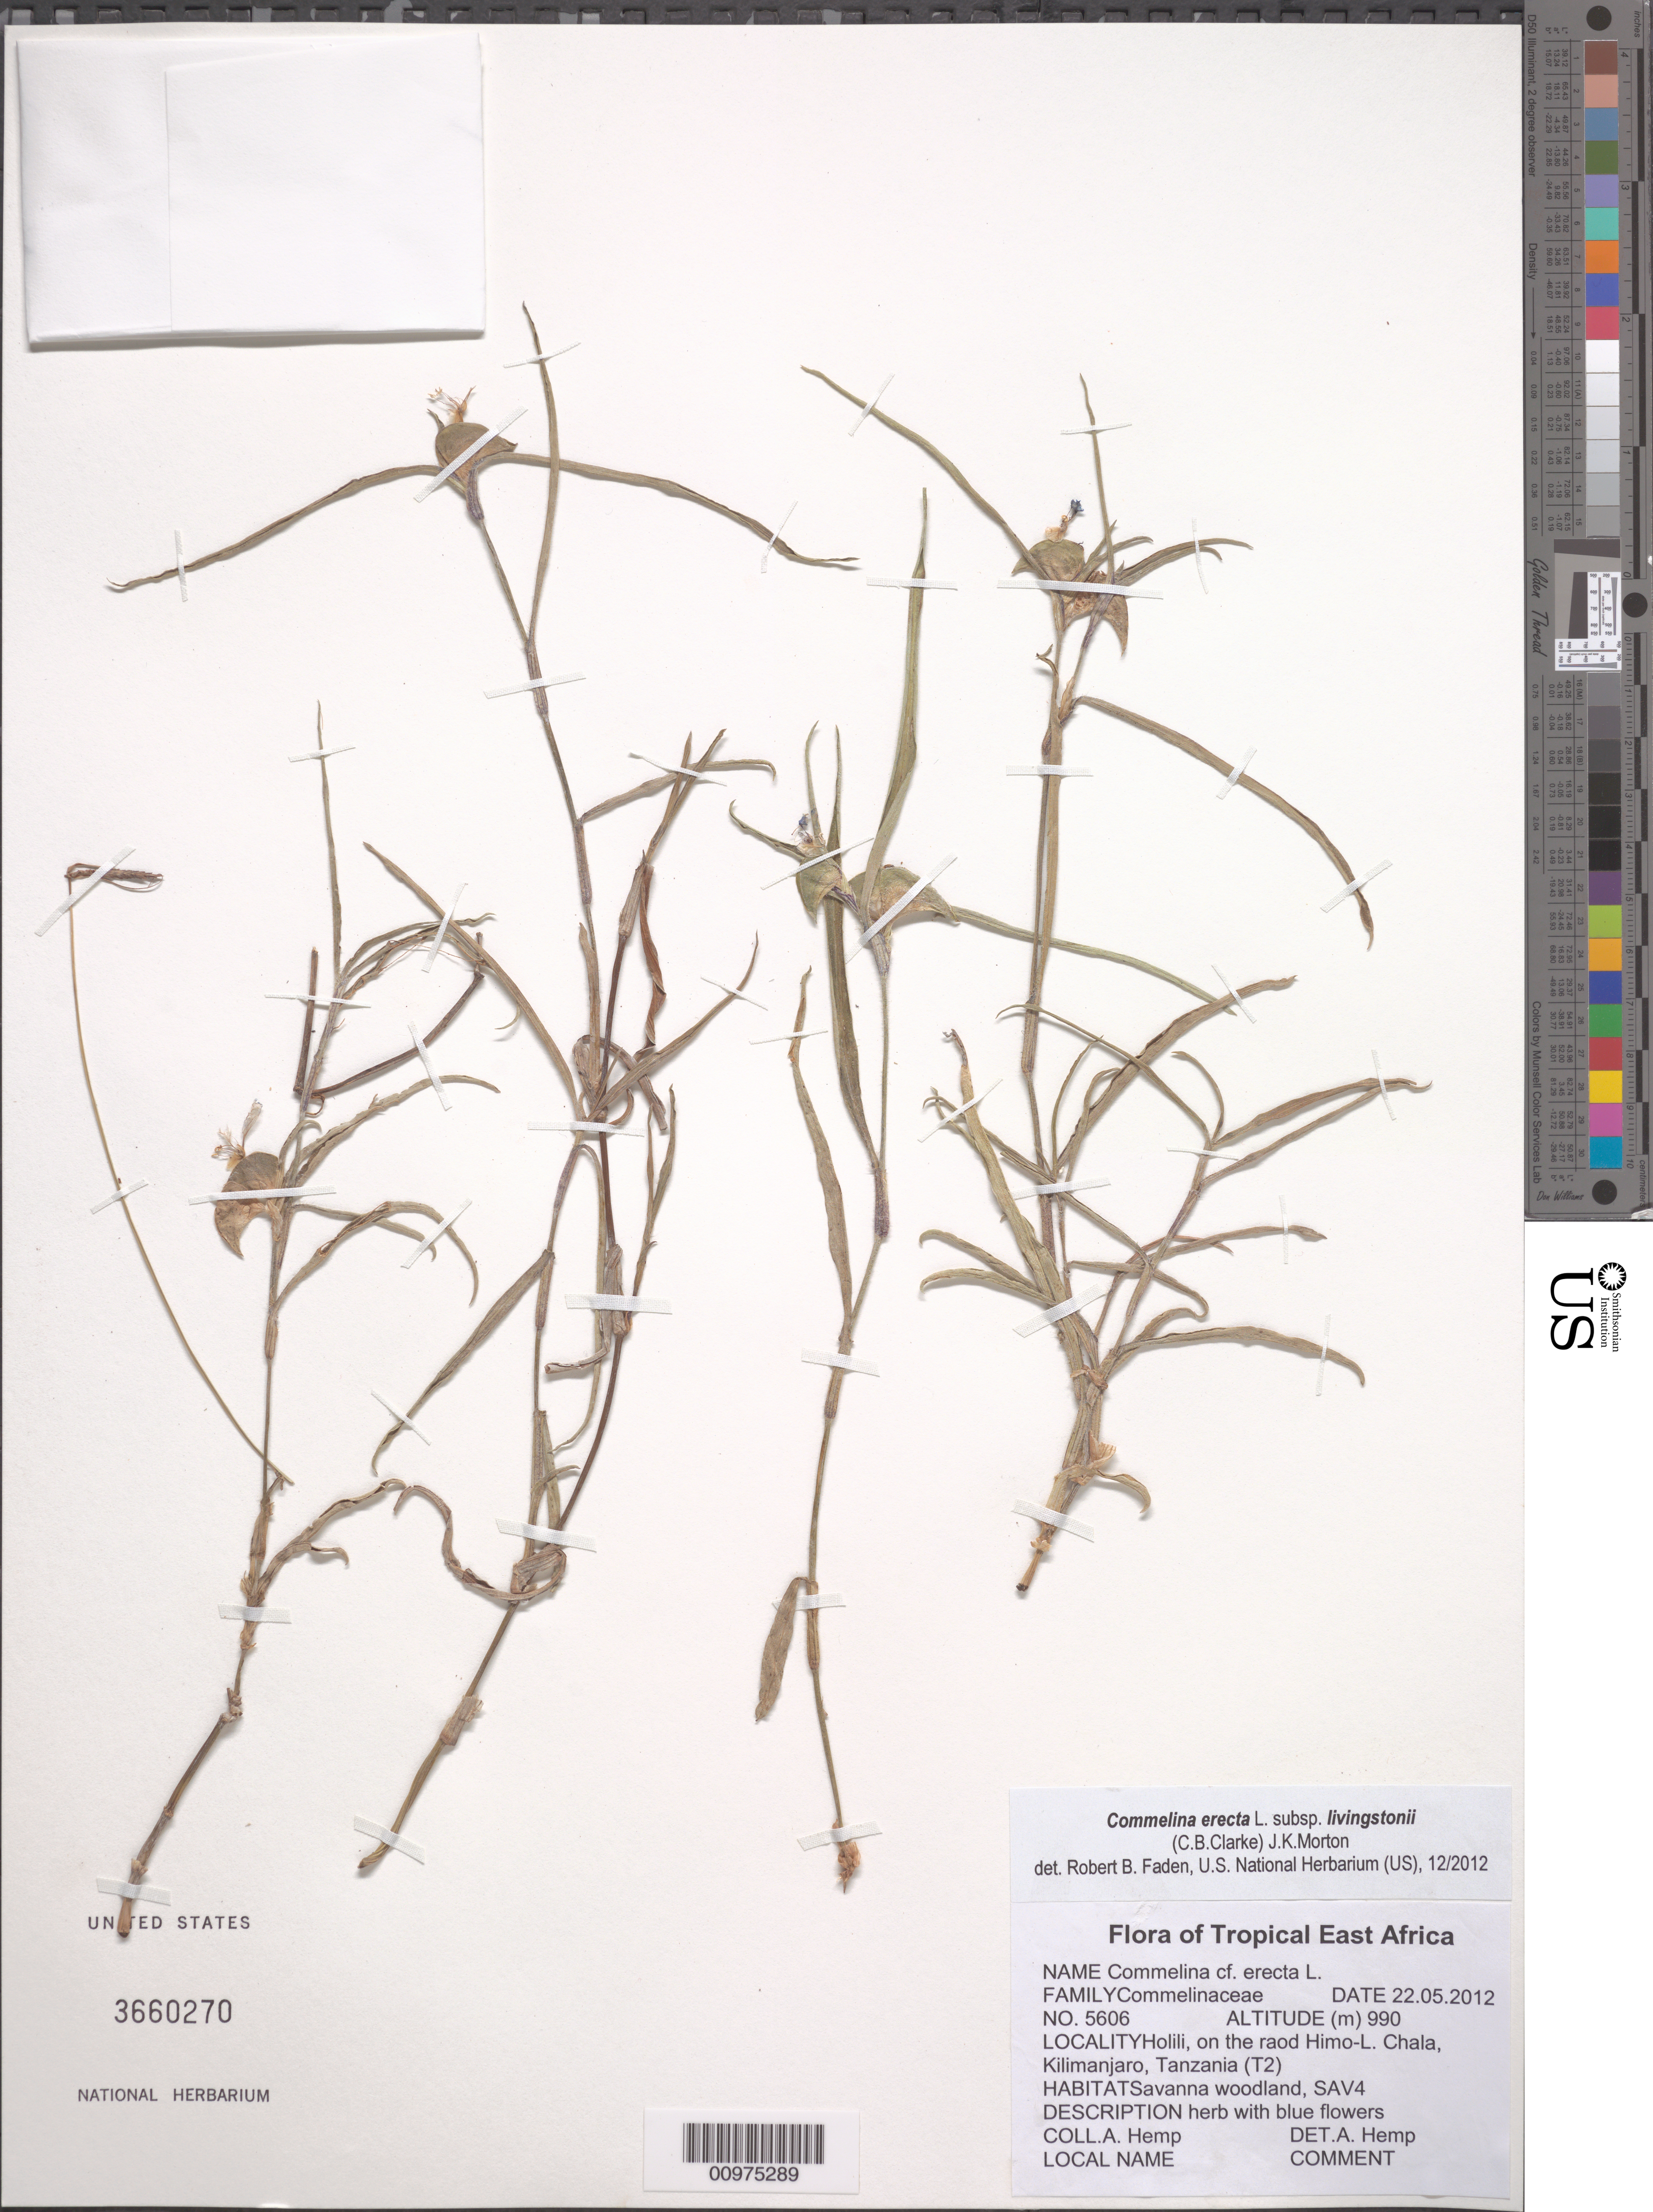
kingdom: Plantae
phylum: Tracheophyta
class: Liliopsida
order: Commelinales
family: Commelinaceae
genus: Commelina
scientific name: Commelina erecta subsp. livingstonii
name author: (C.B. Clarke) J.K. Morton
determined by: Faden, Robert B., (US), Smithsonian Institution - National Museum of Natural History (UNITED STATES)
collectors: A. Hemp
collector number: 5606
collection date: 2012-05-22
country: Tanzania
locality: T2; Holili, on the road Himo-L. Chala, Kilimanjaro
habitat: Savanna woodland, SAV4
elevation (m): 990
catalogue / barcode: US 3660270